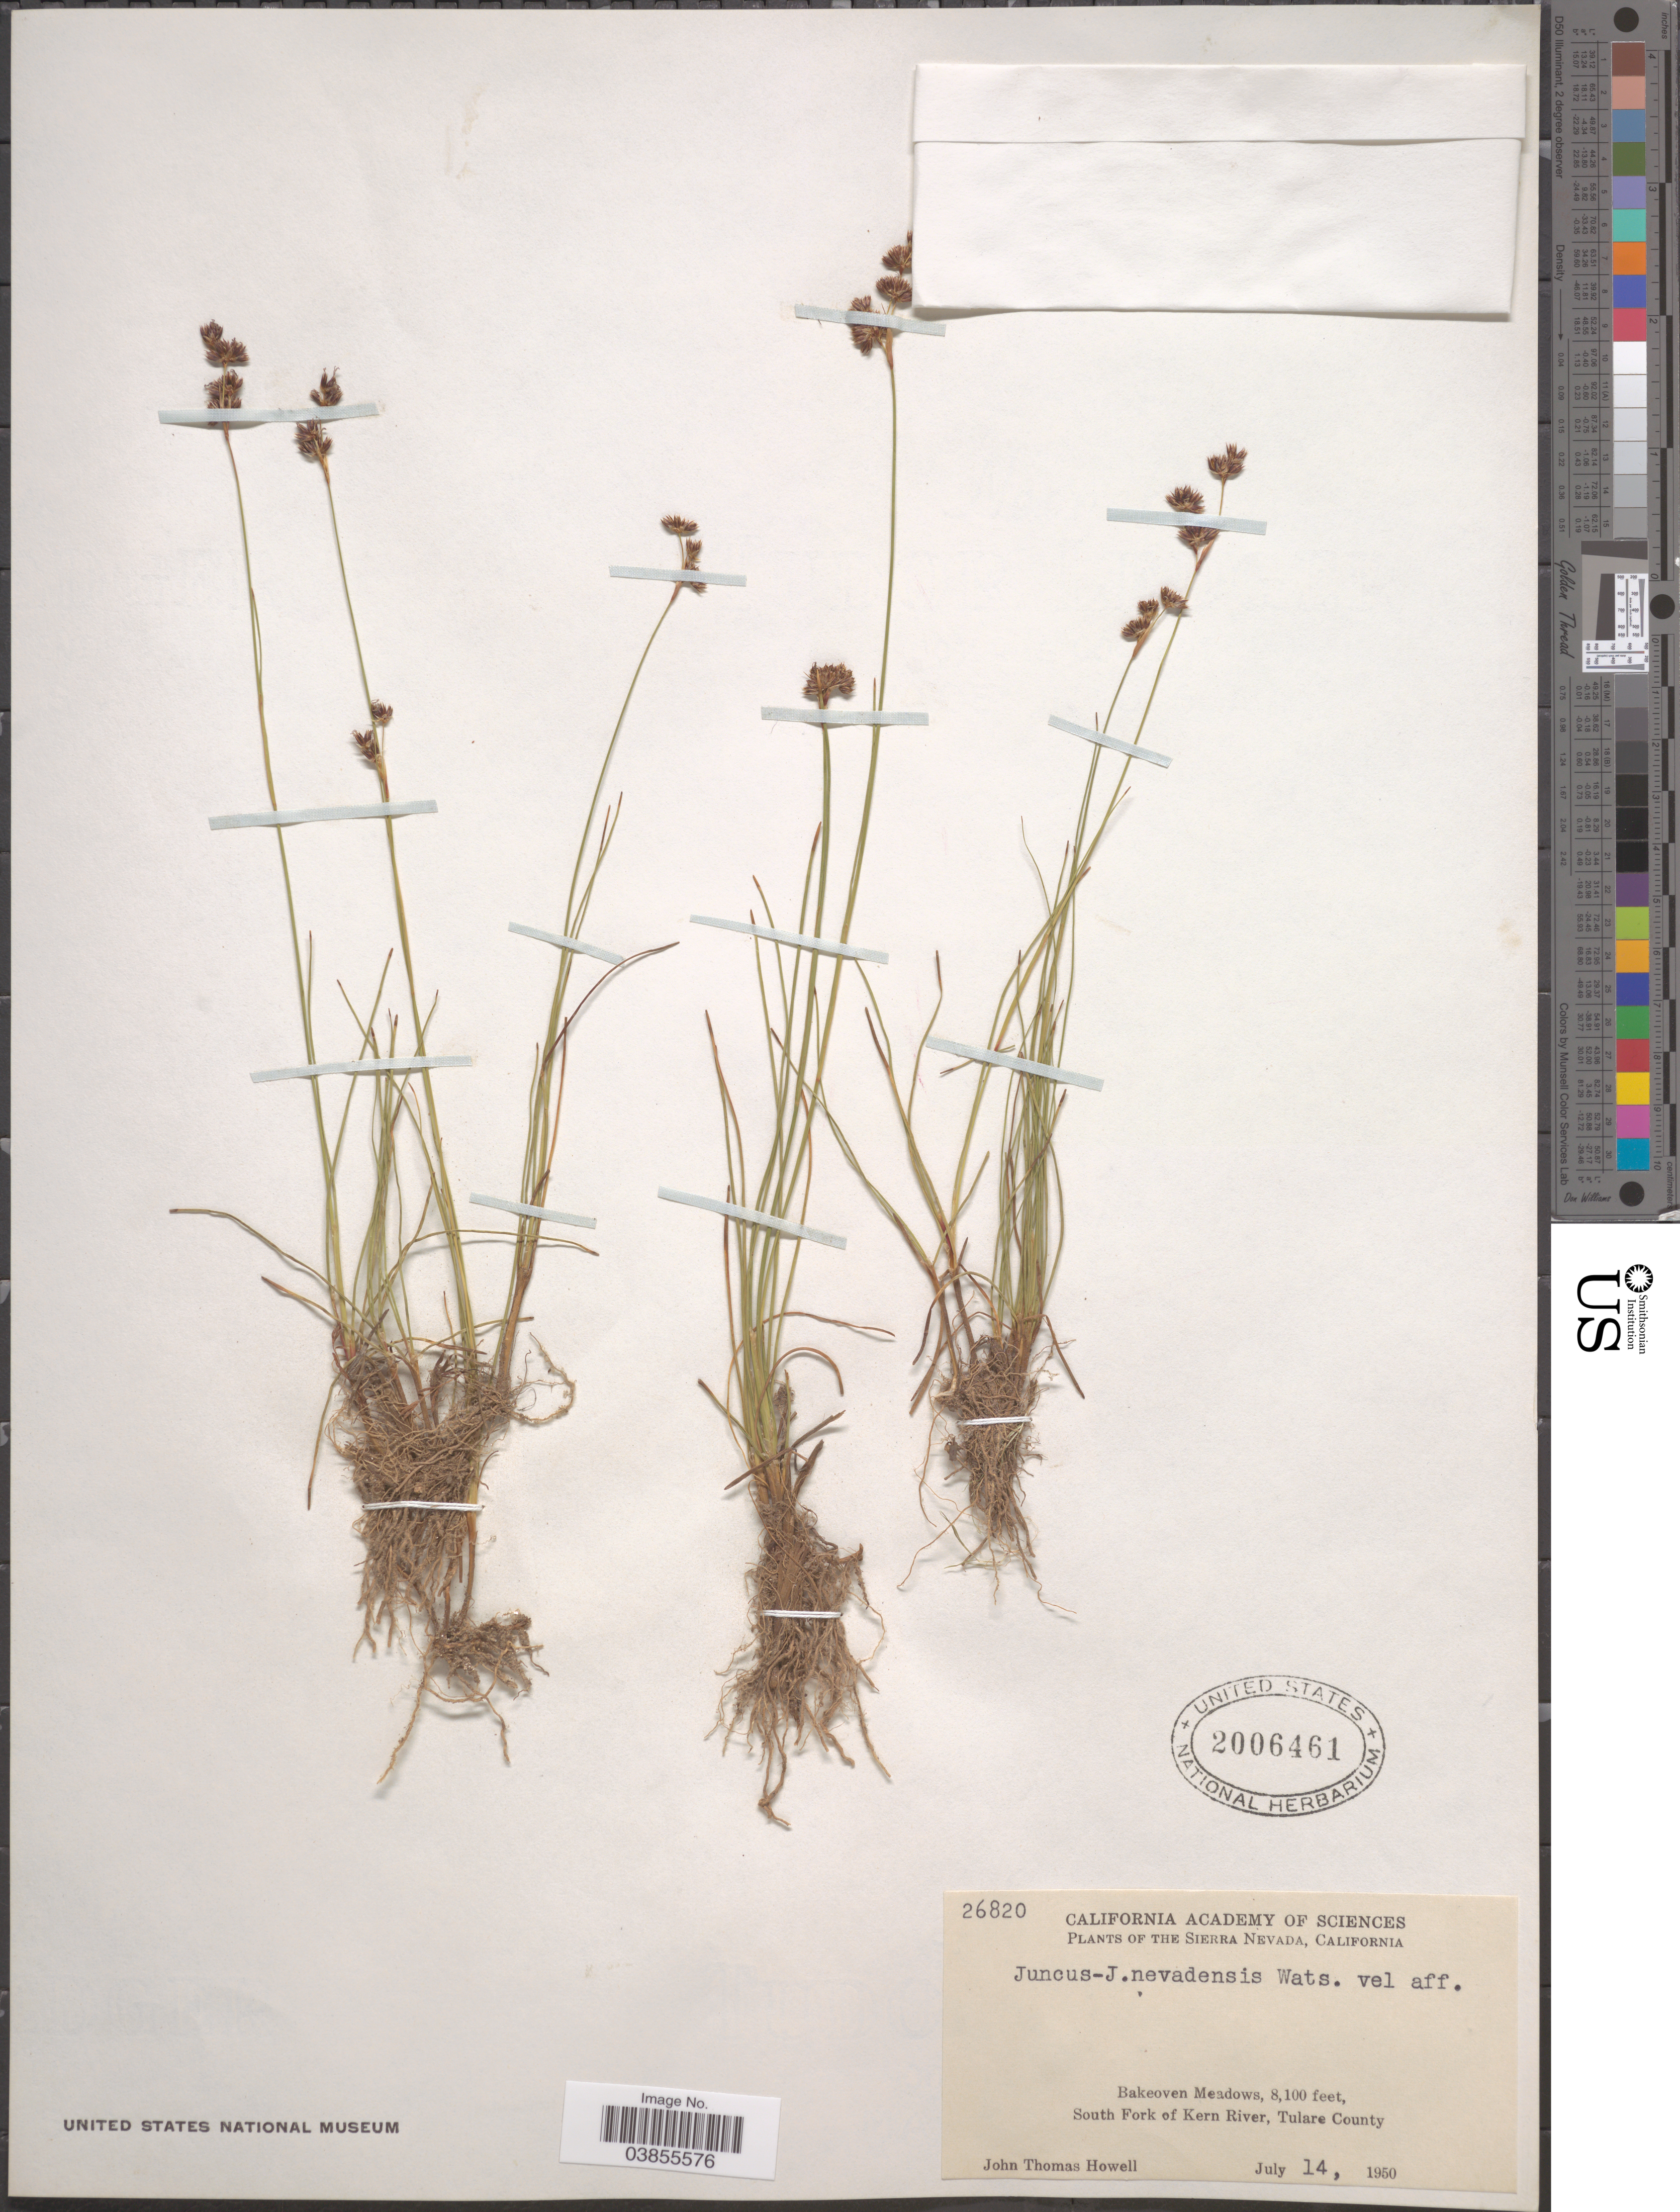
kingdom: Plantae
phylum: Tracheophyta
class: Liliopsida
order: Poales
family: Juncaceae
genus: Juncus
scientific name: Juncus nevadensis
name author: S. Watson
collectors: J. T. Howell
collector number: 26820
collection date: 1950-07-14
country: United States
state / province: California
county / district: Tulare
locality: The Sierra Nevada. Bakeoven Meadows. South Fork of Kern River, Tulare County.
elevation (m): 2469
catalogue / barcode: US 2006461